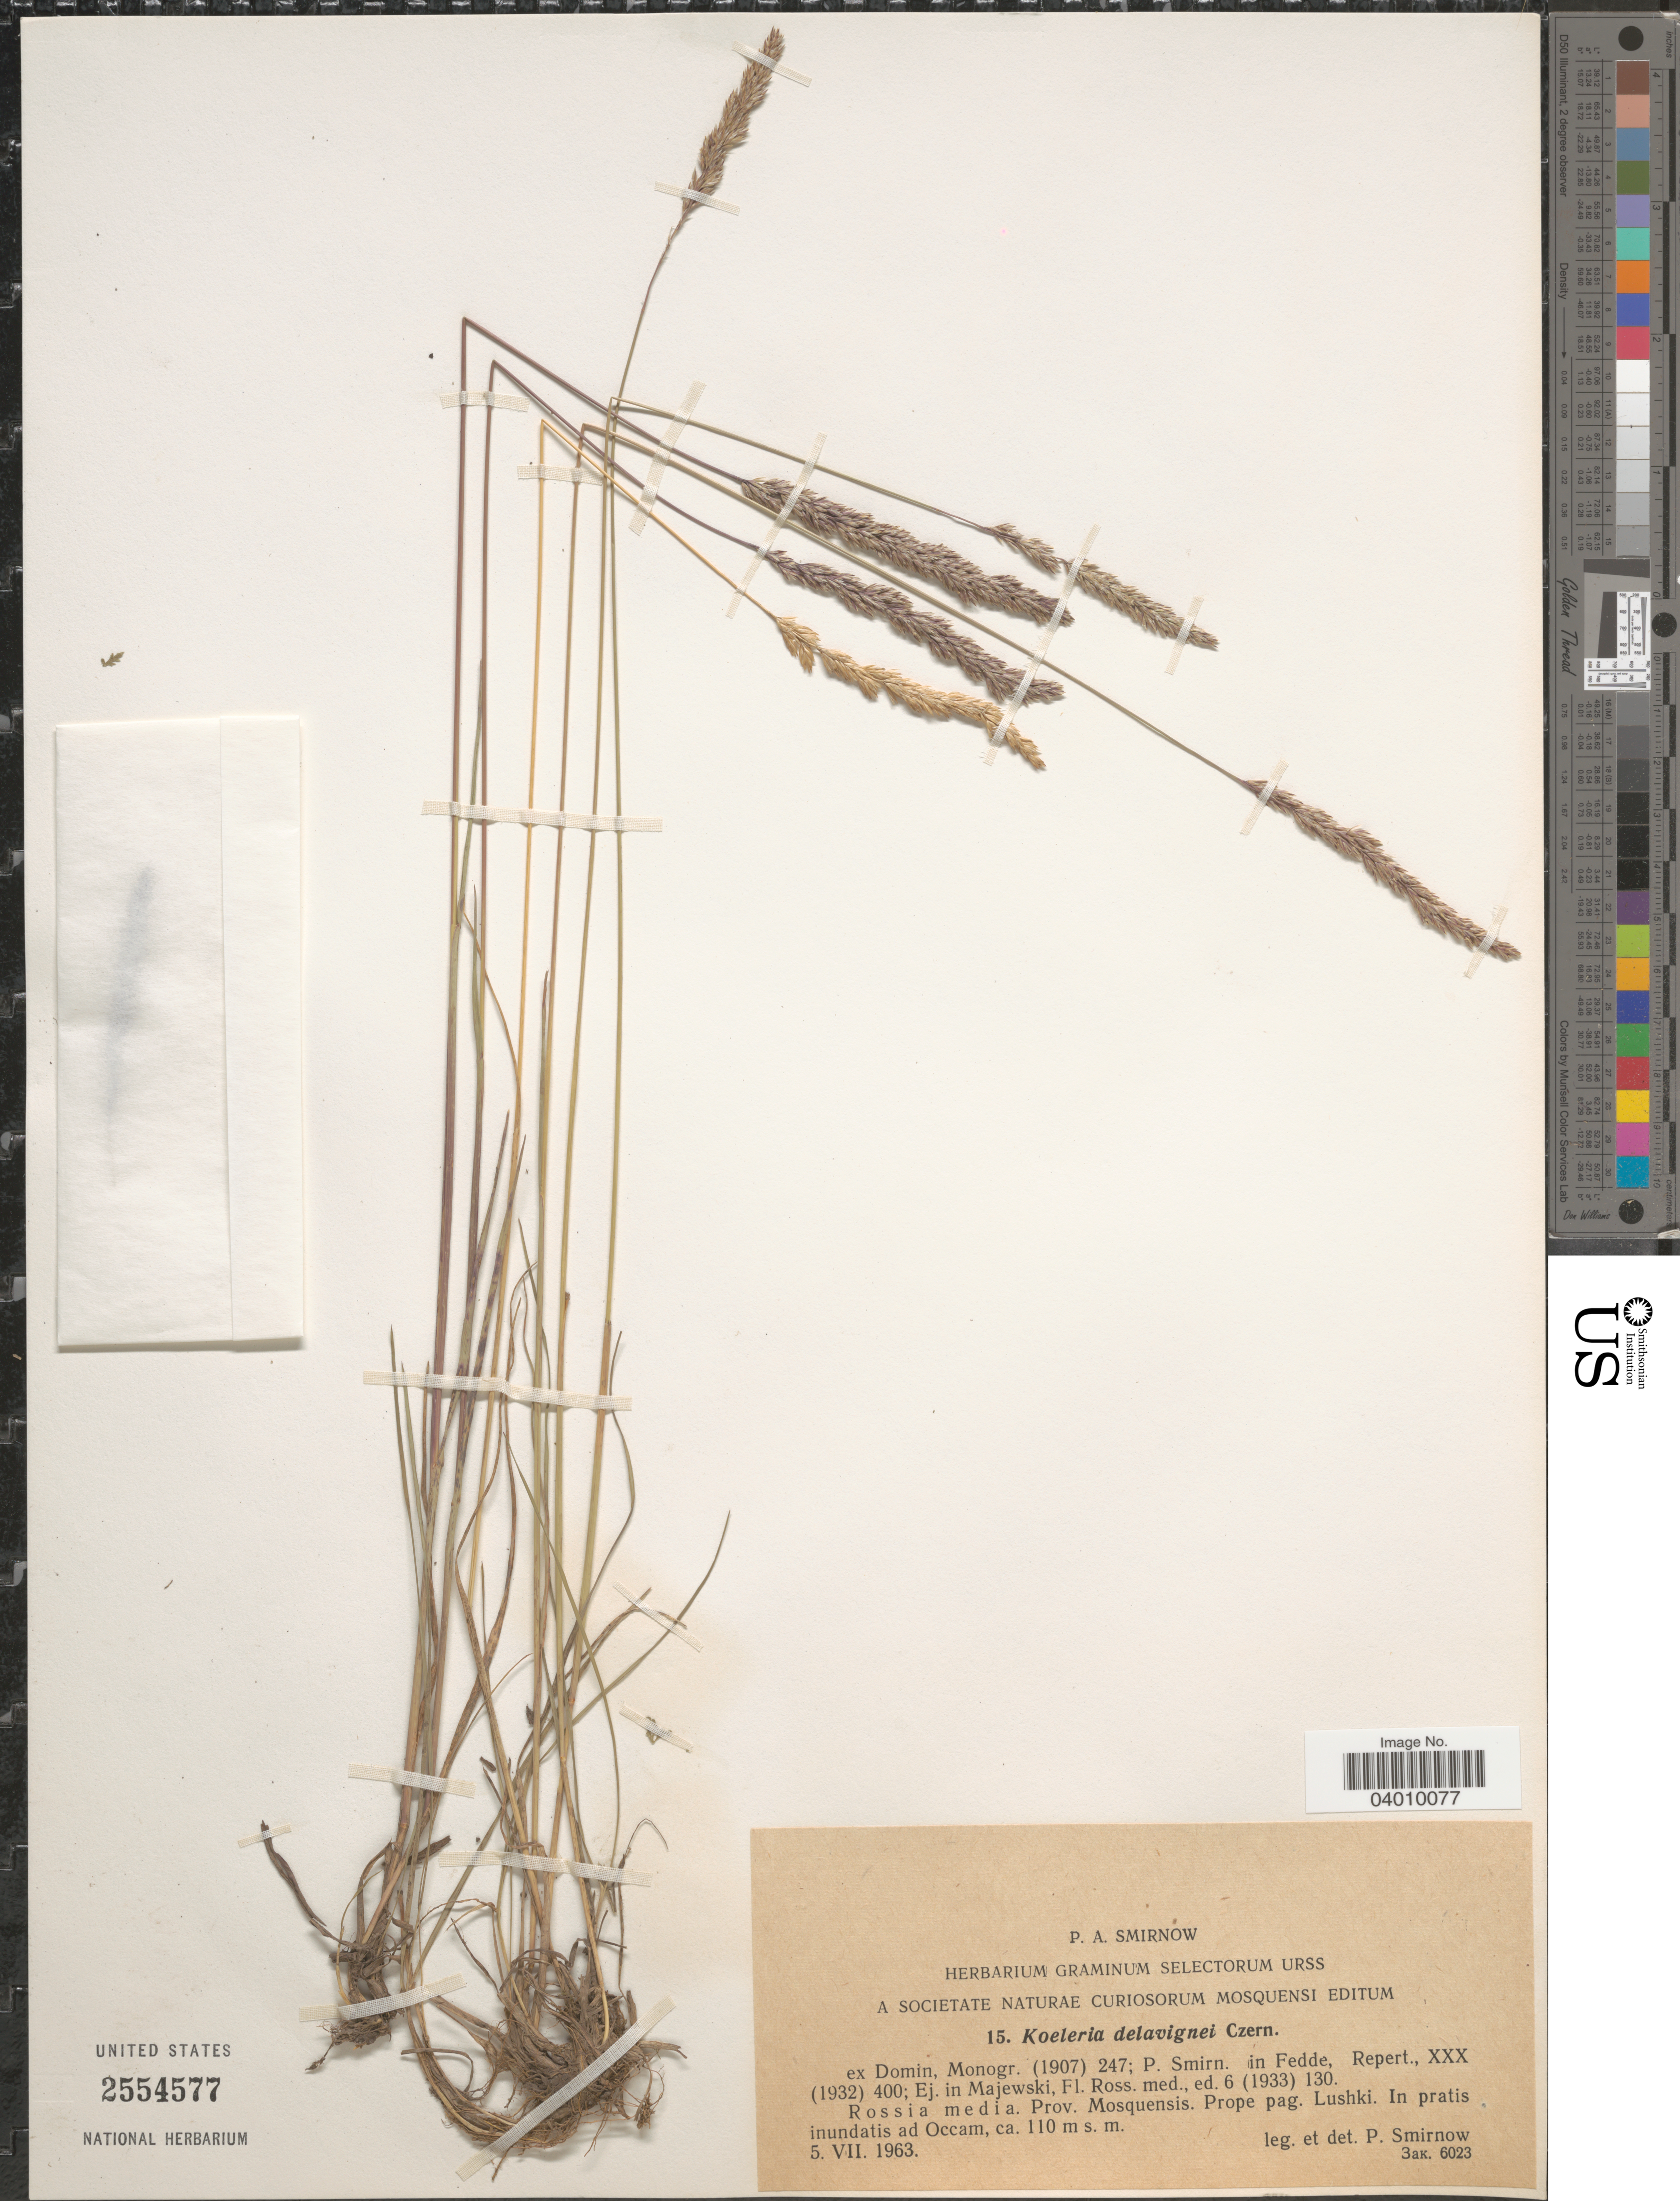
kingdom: Plantae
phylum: Tracheophyta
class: Liliopsida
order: Poales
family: Poaceae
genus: Koeleria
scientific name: Koeleria delavignei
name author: Czern. ex Domin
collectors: P. Smirnov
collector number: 15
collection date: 1963-07-05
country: Russian Federation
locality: Rossia media. Prov. Mosquensis. Prope pag. Lushki. In pratis inundatis ad Occam.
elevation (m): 110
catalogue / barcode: US 2554577